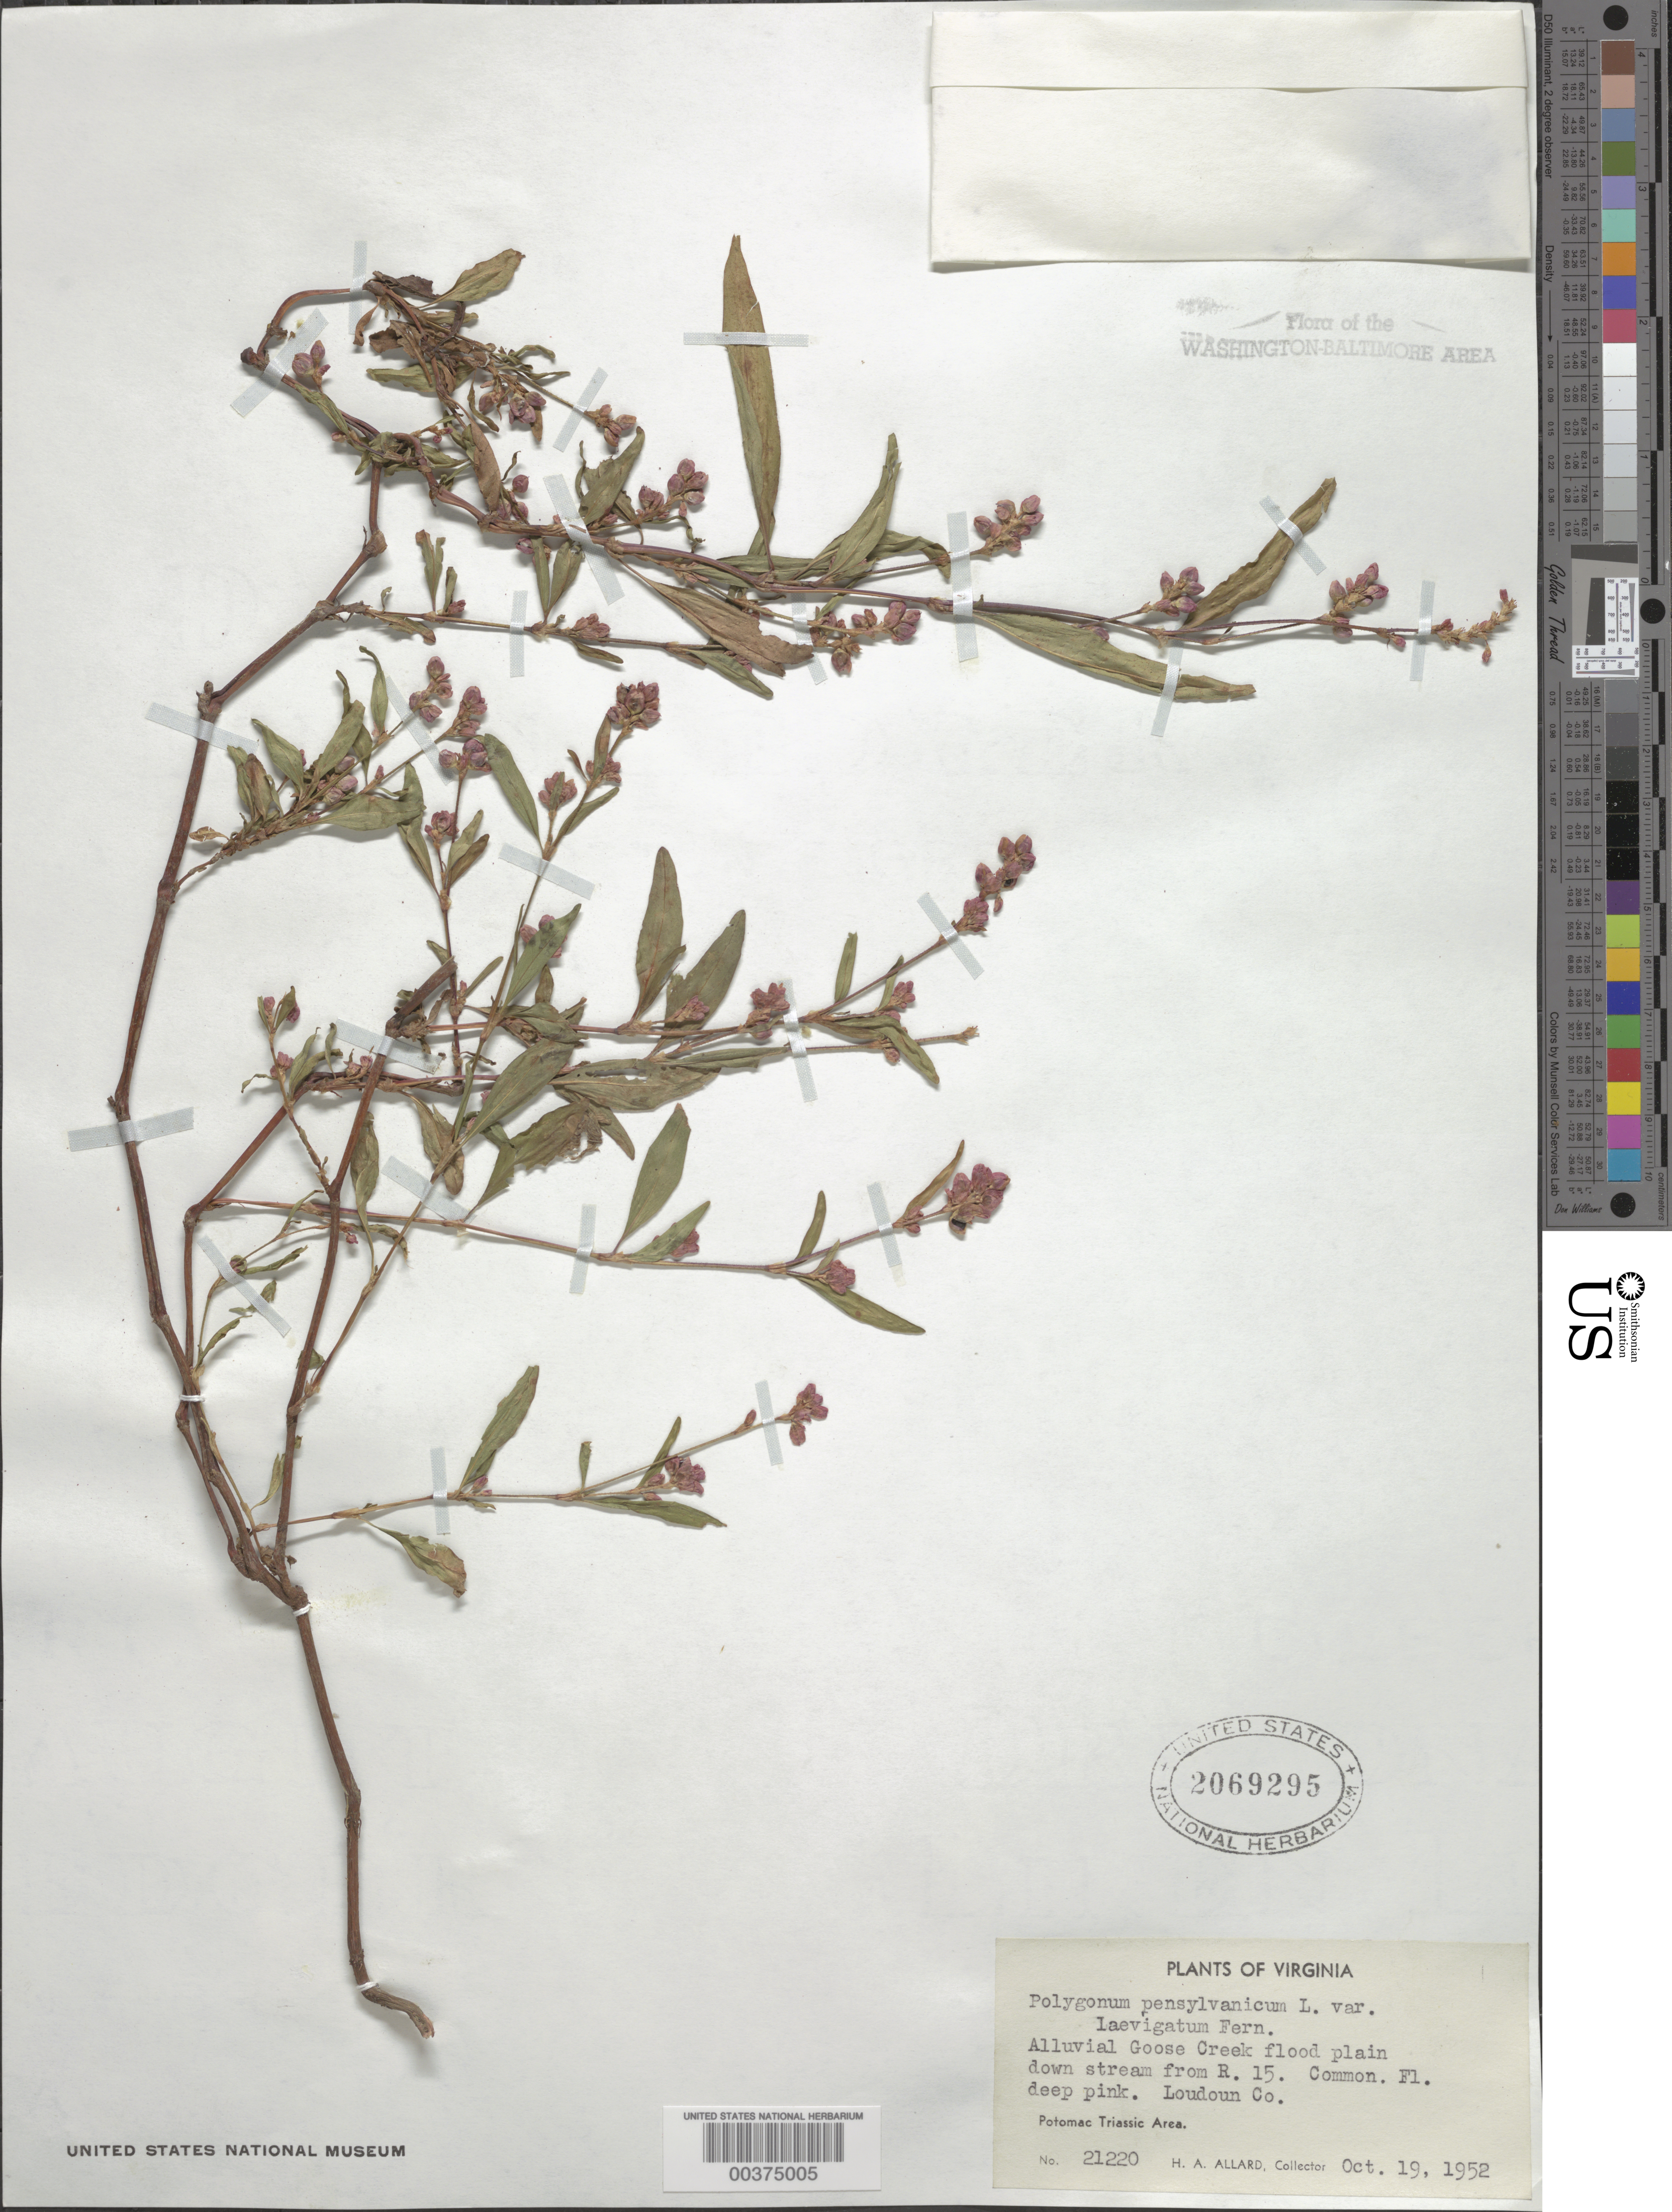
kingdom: Plantae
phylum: Tracheophyta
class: Magnoliopsida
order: Caryophyllales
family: Polygonaceae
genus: Persicaria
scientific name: Persicaria pensylvanica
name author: (L.) M. Gómez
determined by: Atha, D. E.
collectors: H. A. Allard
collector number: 21220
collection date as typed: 19 Oct 1952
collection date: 1952-10-19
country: United States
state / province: Virginia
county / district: Loudoun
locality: Downstream from Route 15 on Goose Creek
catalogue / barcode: US 2069295